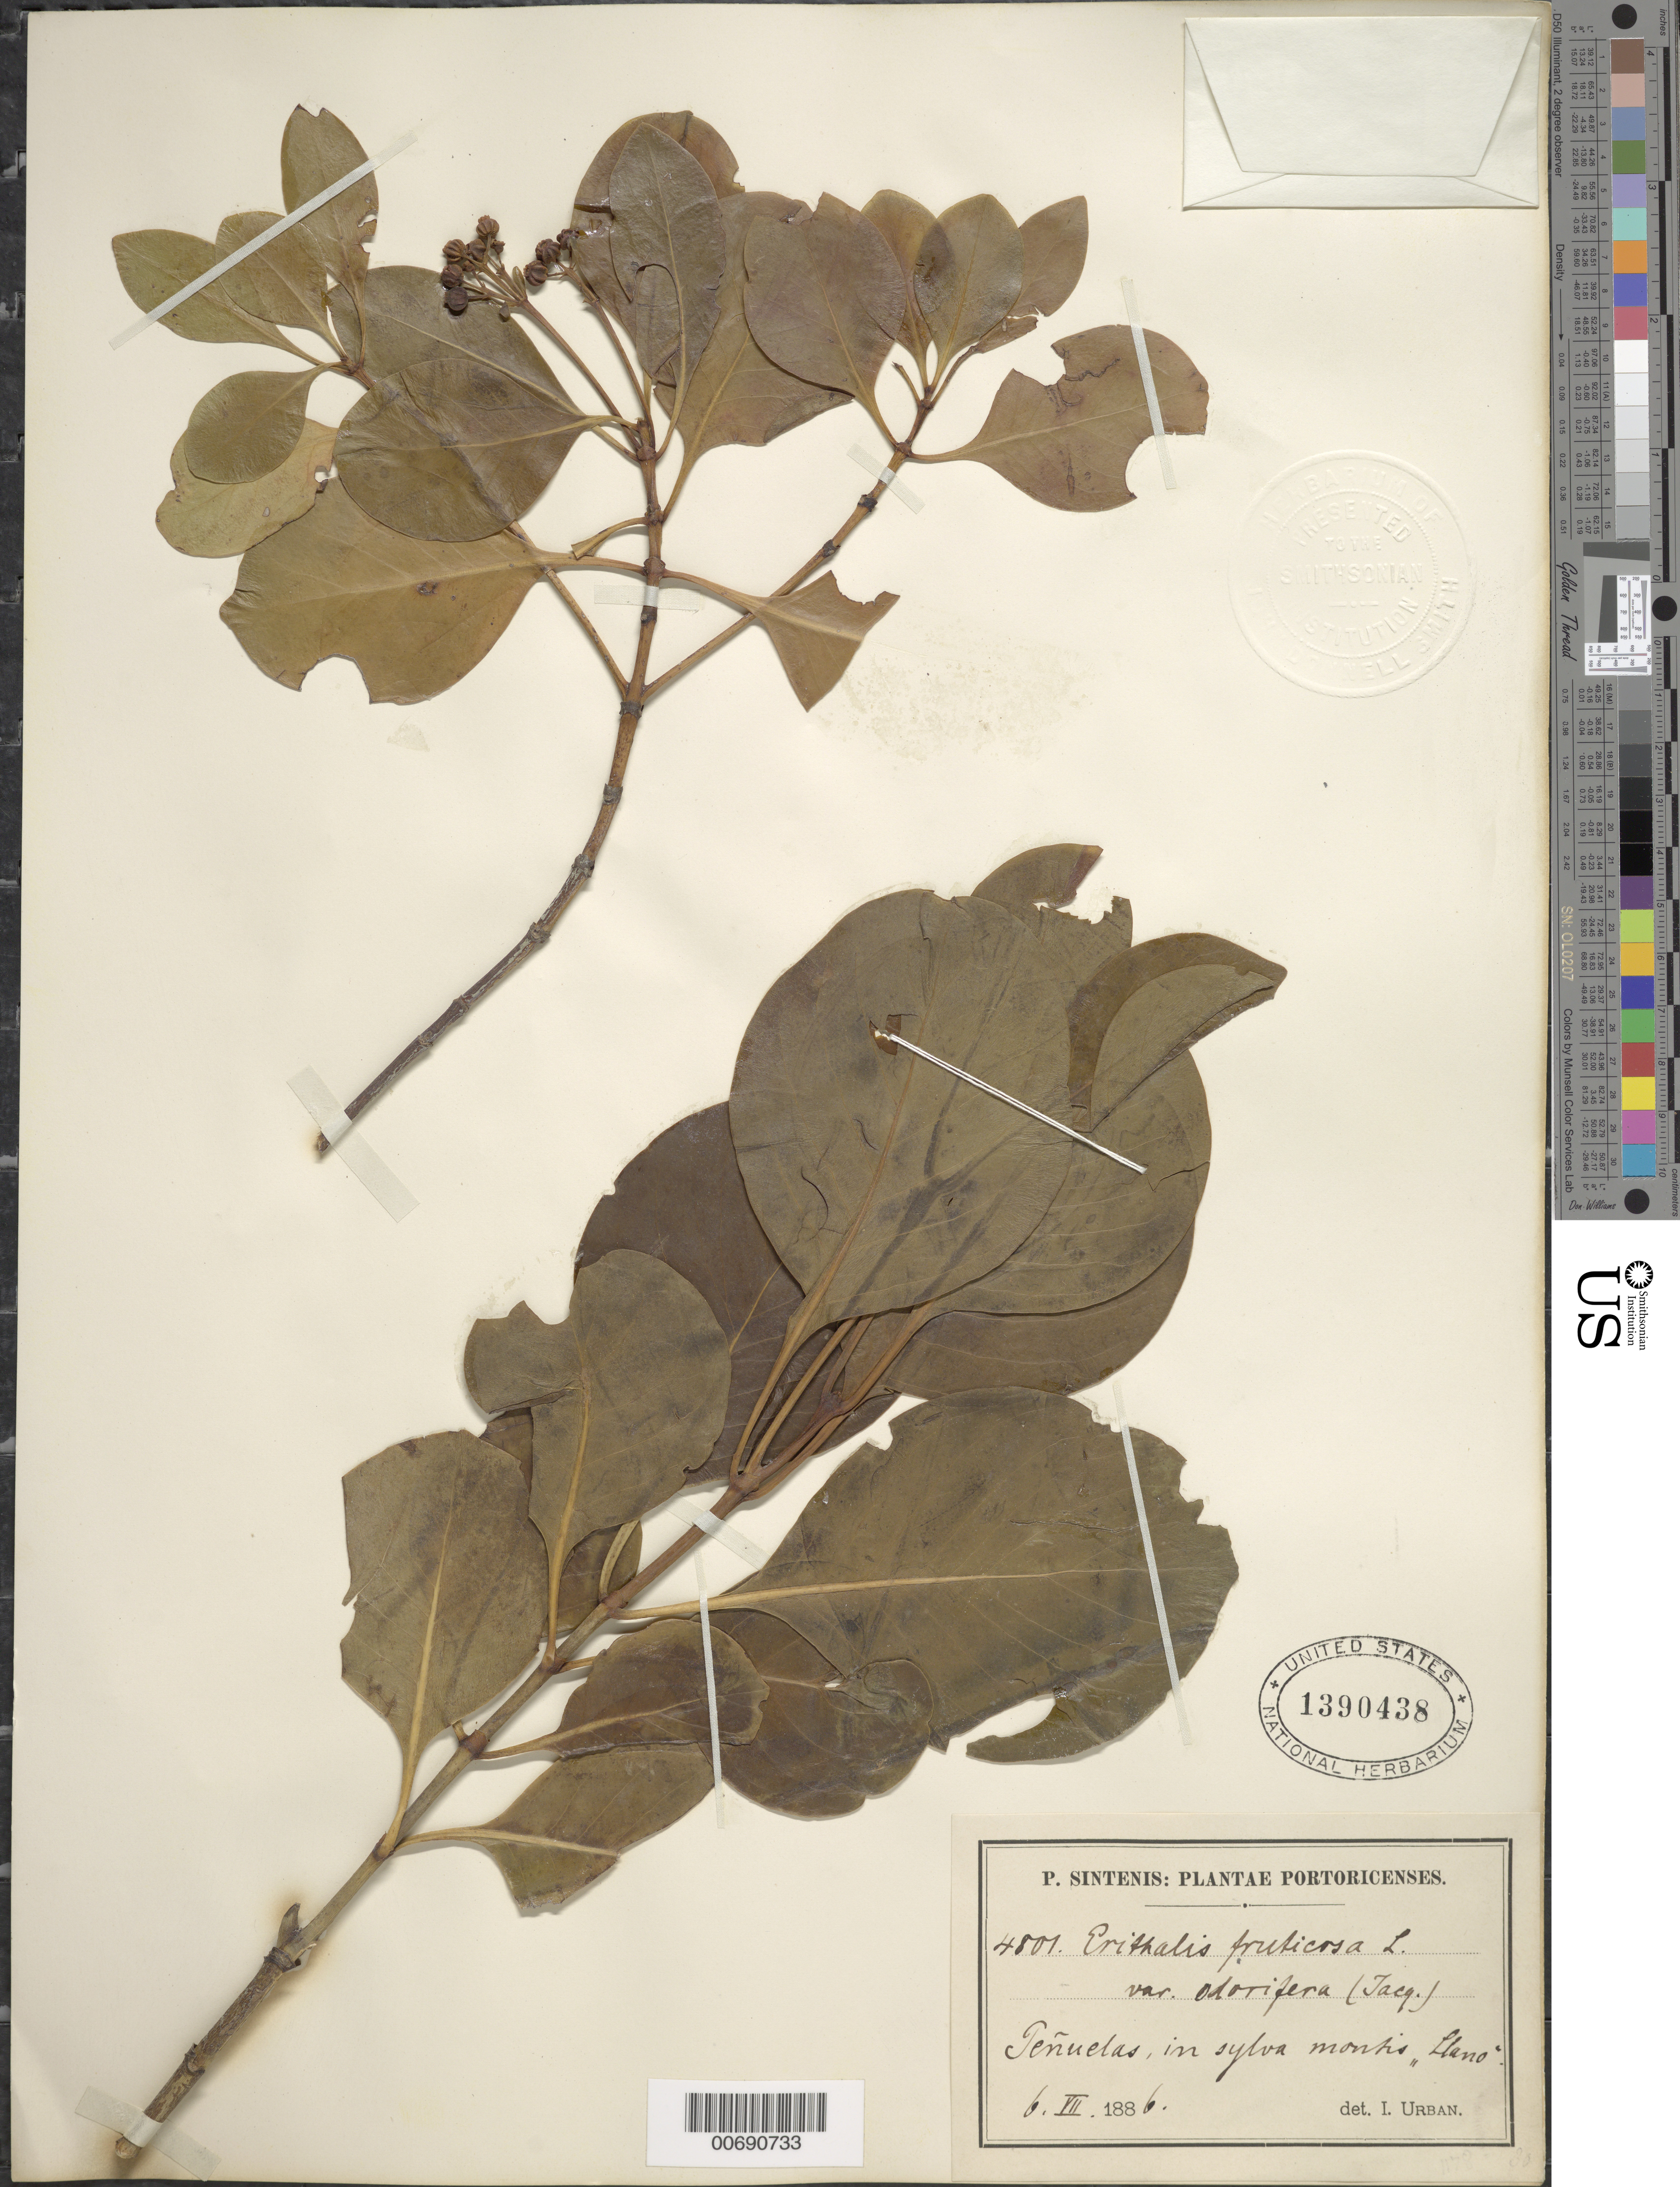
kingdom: Plantae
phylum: Tracheophyta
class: Magnoliopsida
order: Gentianales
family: Rubiaceae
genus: Erithalis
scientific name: Erithalis fruticosa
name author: L.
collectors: P. Sintenis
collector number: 4801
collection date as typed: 06 Jul 1886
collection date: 1886-07-06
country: Puerto Rico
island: Greater Antilles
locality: Penuelas.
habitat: in sylva montis Llano.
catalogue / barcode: US 1390438